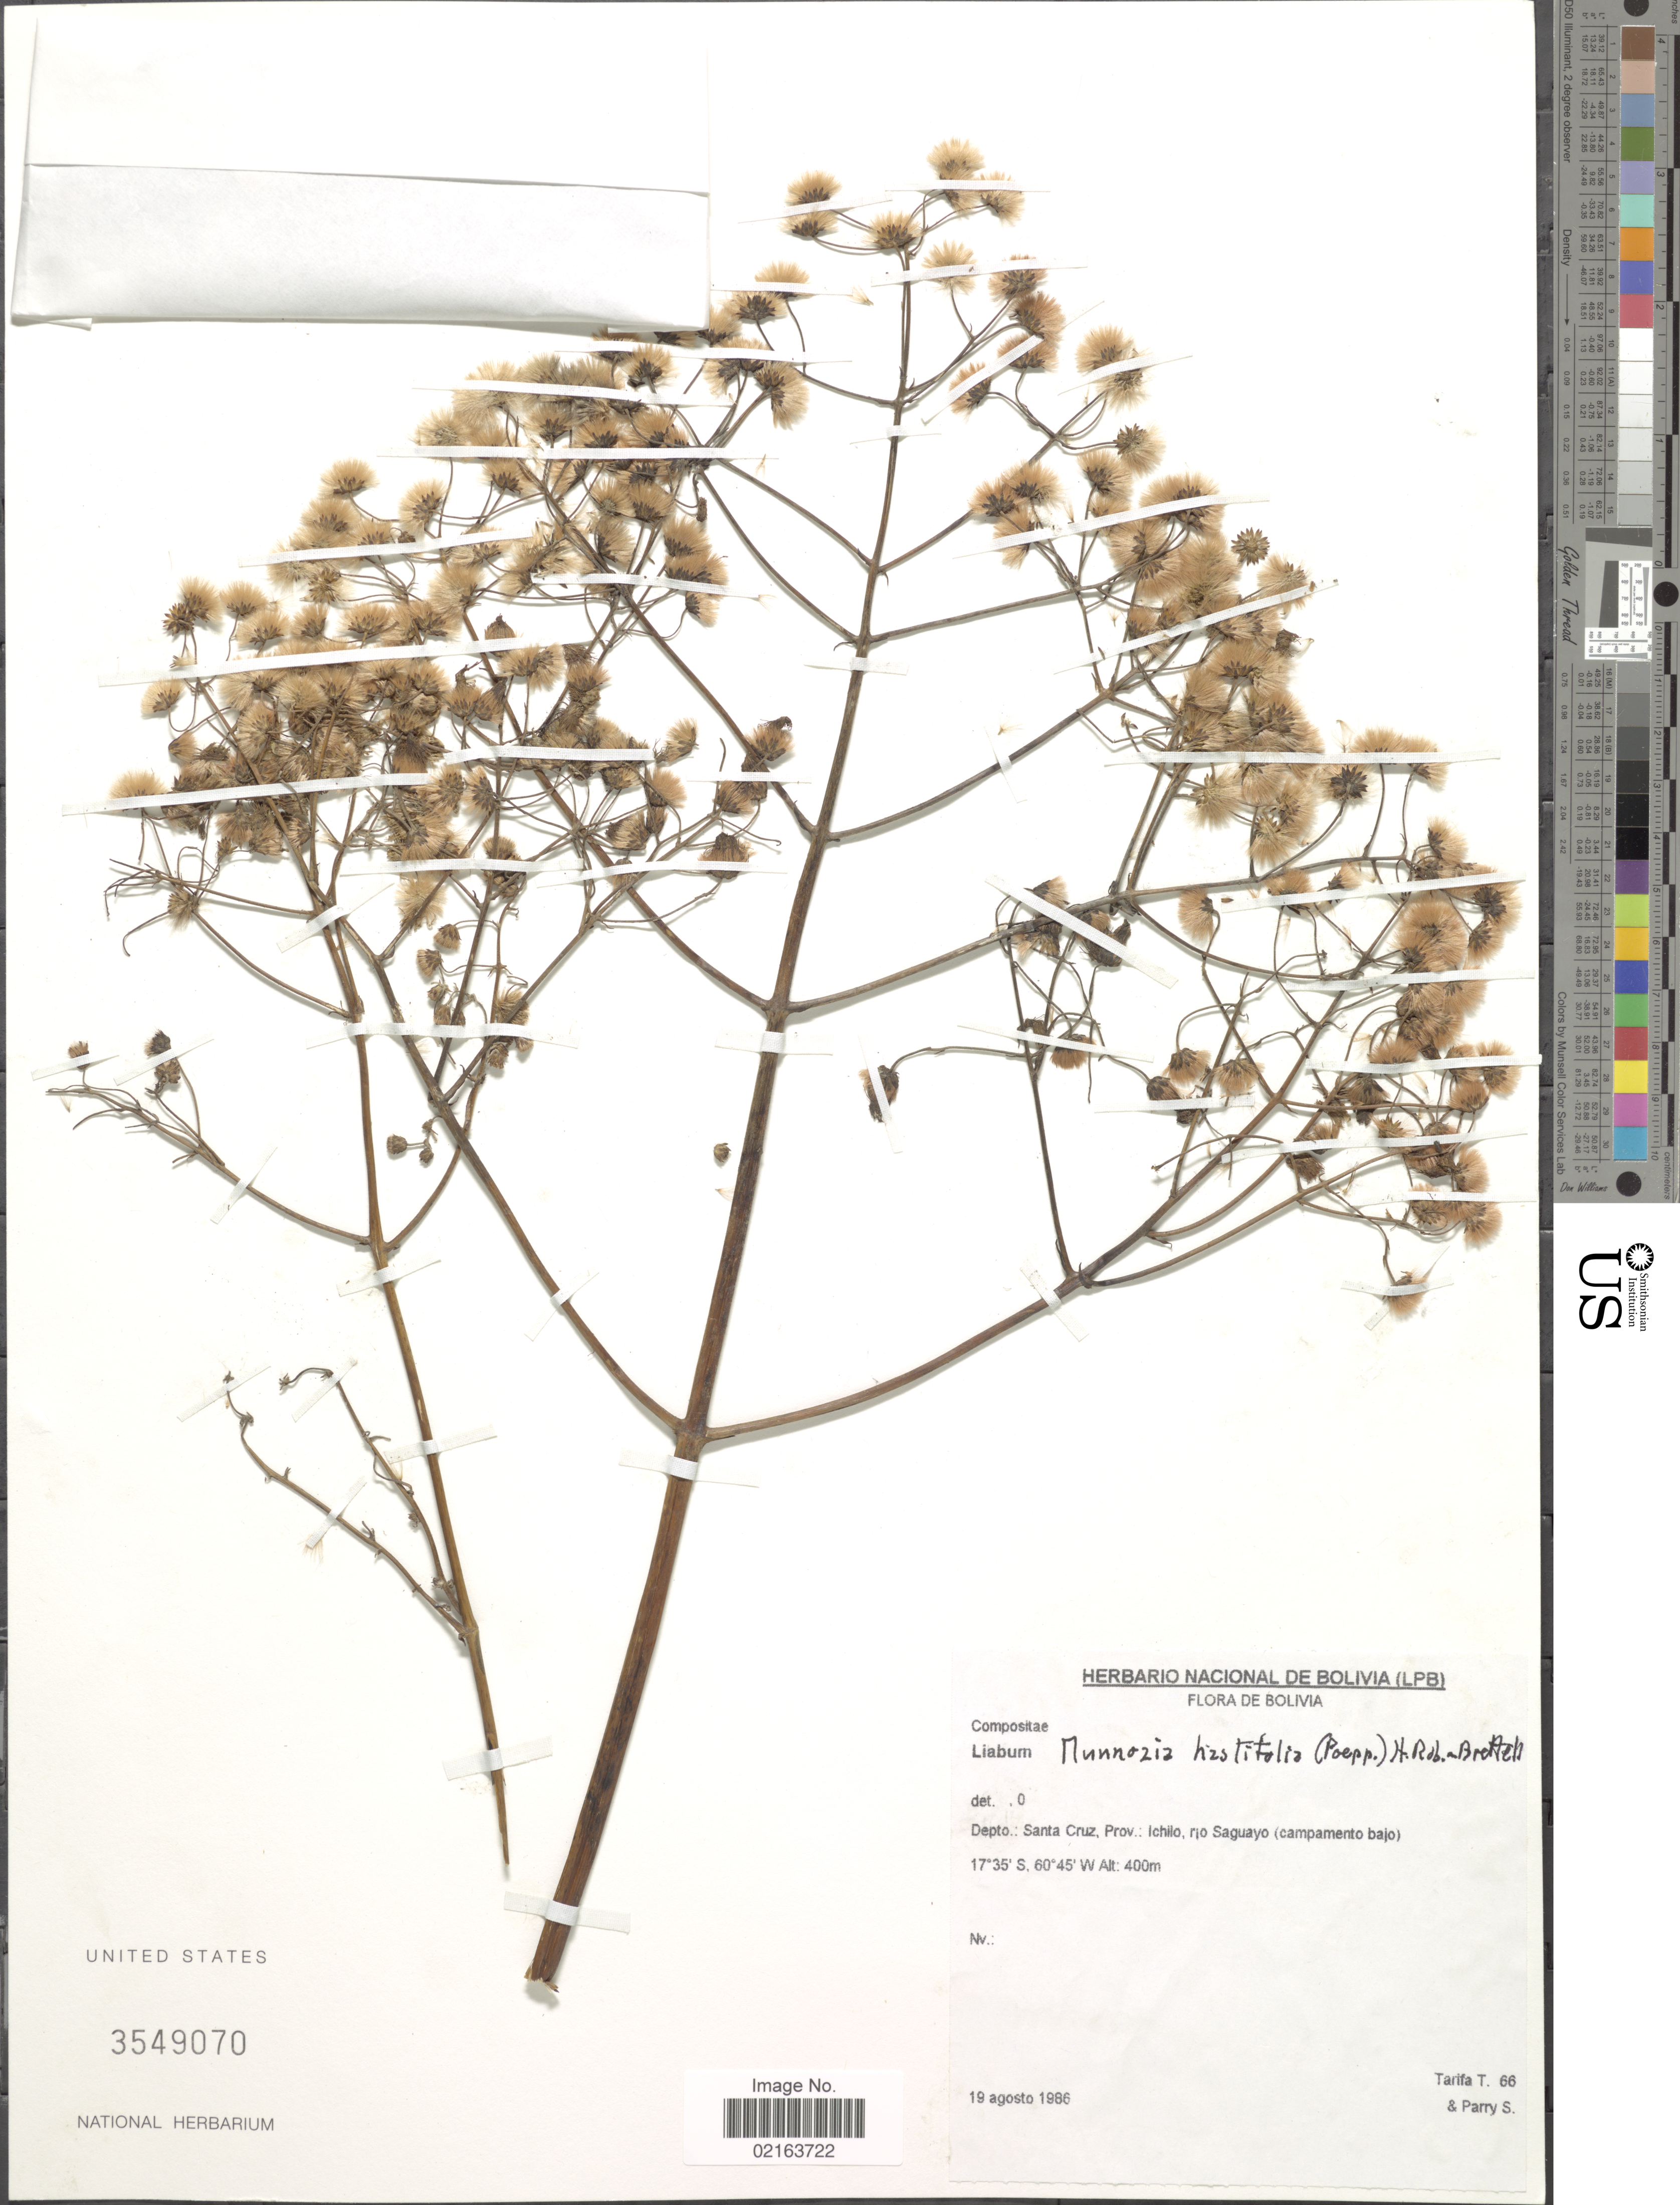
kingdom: Plantae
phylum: Tracheophyta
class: Magnoliopsida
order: Asterales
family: Asteraceae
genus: Munnozia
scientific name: Munnozia hastifolia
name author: (Poepp.) H. Rob. & Brettell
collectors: T. Tarifa & S. Parry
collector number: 66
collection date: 1986-08-19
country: Bolivia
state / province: Santa Cruz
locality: Depto.: Santa Cruz, Prov. Ichillo, rio Saguayo (campamento bajo)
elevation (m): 400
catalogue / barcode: US 3549070